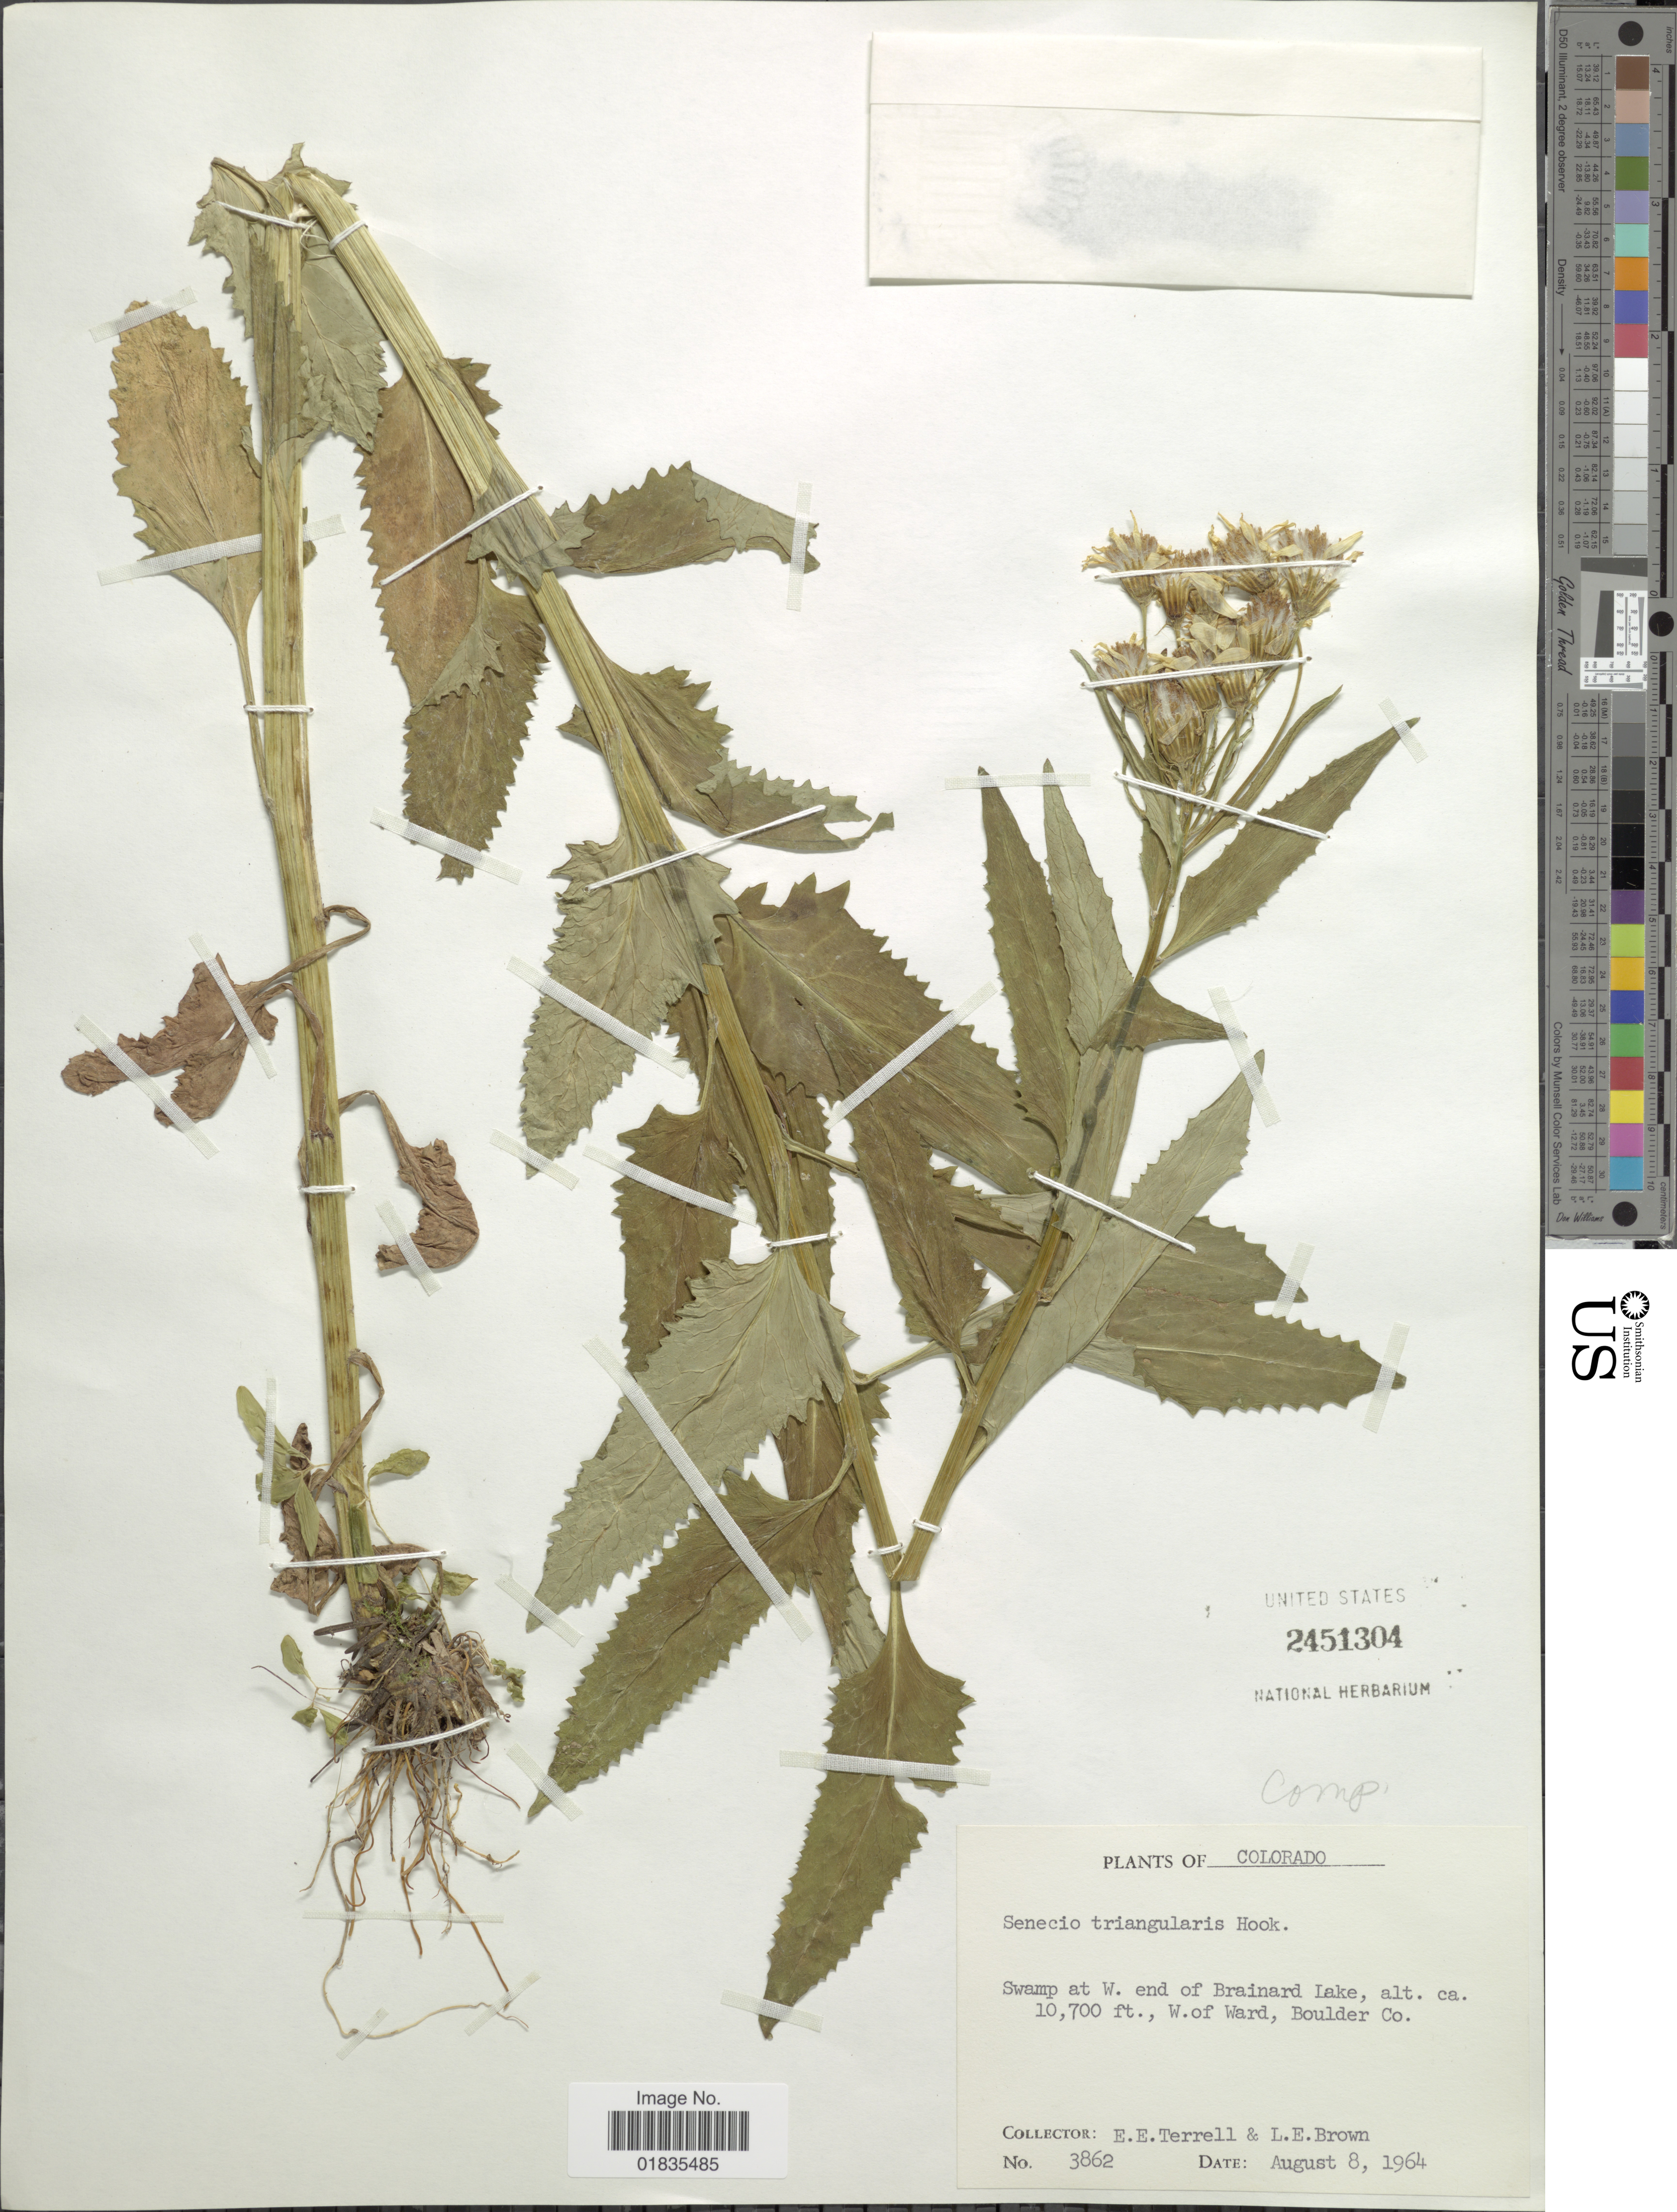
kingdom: Plantae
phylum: Tracheophyta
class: Magnoliopsida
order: Asterales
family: Asteraceae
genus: Senecio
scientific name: Senecio triangularis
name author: Hook.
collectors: E. E. Terrell & L. E. Brown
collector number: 3862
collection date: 1964-08-08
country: United States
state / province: Colorado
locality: Swamp at W. end of Brainard Lake, W. of Ward, Boulder Co.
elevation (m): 3261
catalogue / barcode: US 2451304